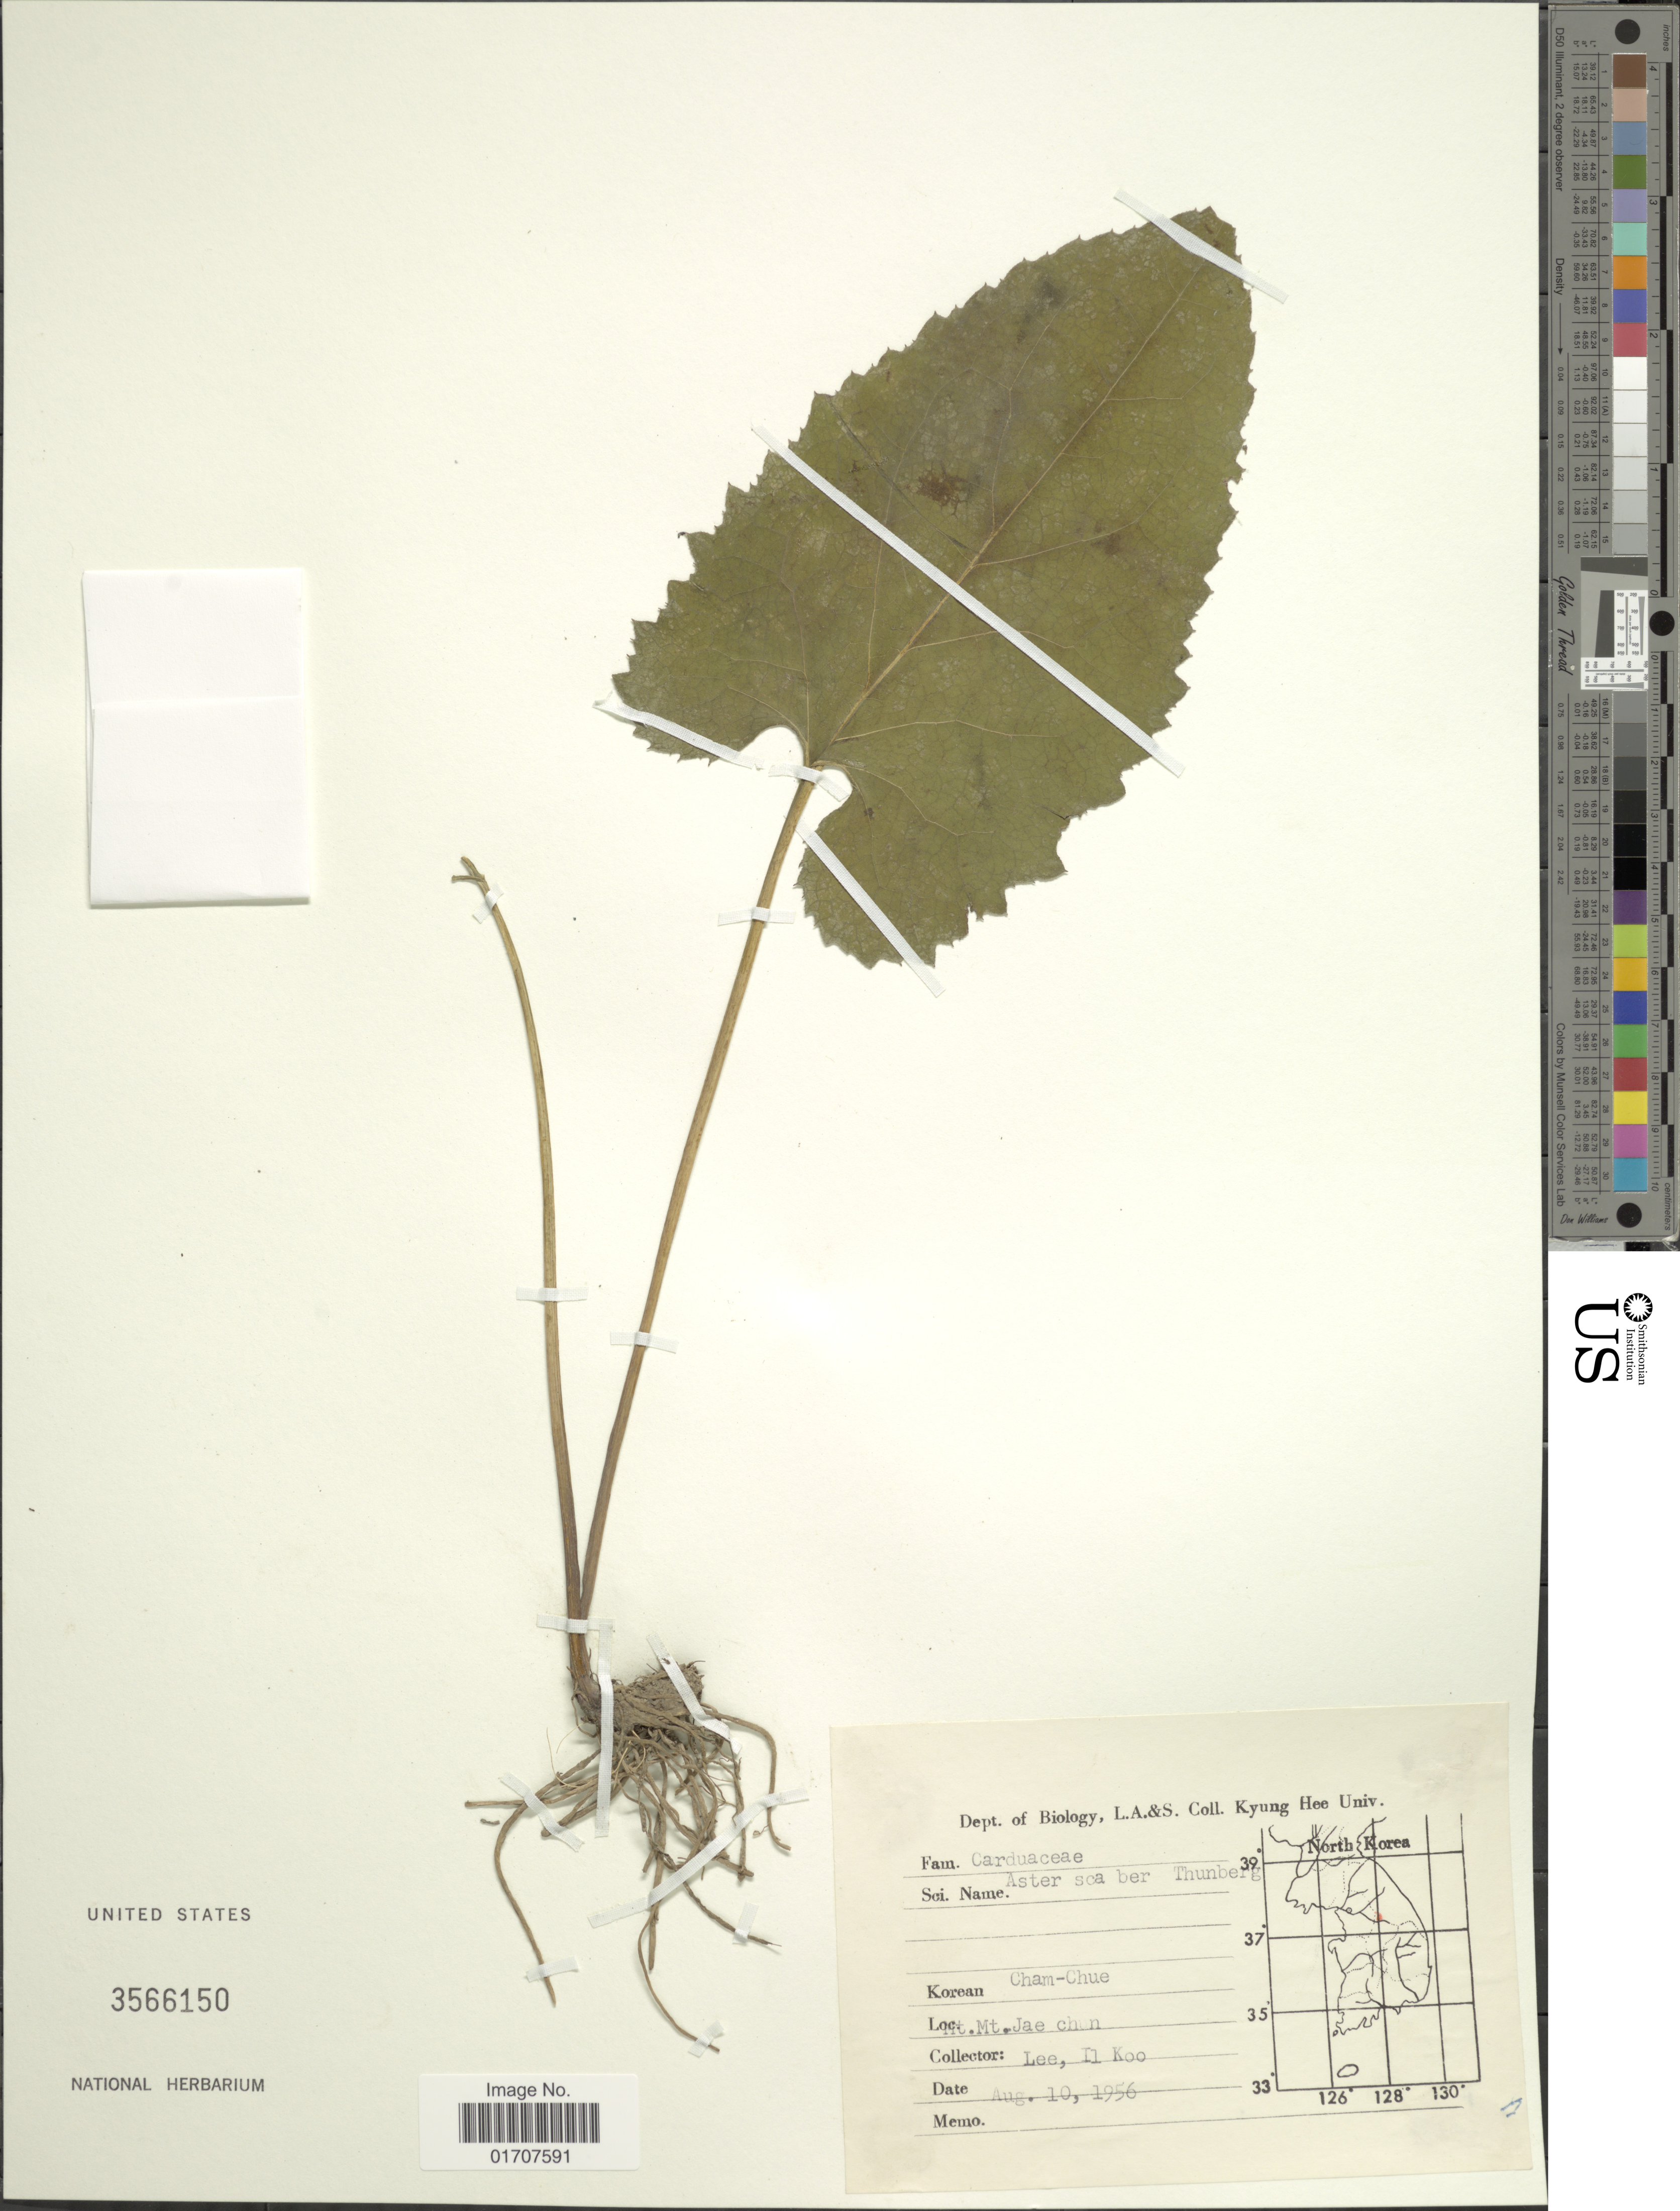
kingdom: Plantae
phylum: Tracheophyta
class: Magnoliopsida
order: Asterales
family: Asteraceae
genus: Doellingeria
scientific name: Doellingeria scaber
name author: (Thunb.) Nees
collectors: I. Lee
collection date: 1956-08-10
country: South Korea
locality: Mt. Jae Chan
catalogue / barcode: US 3566150